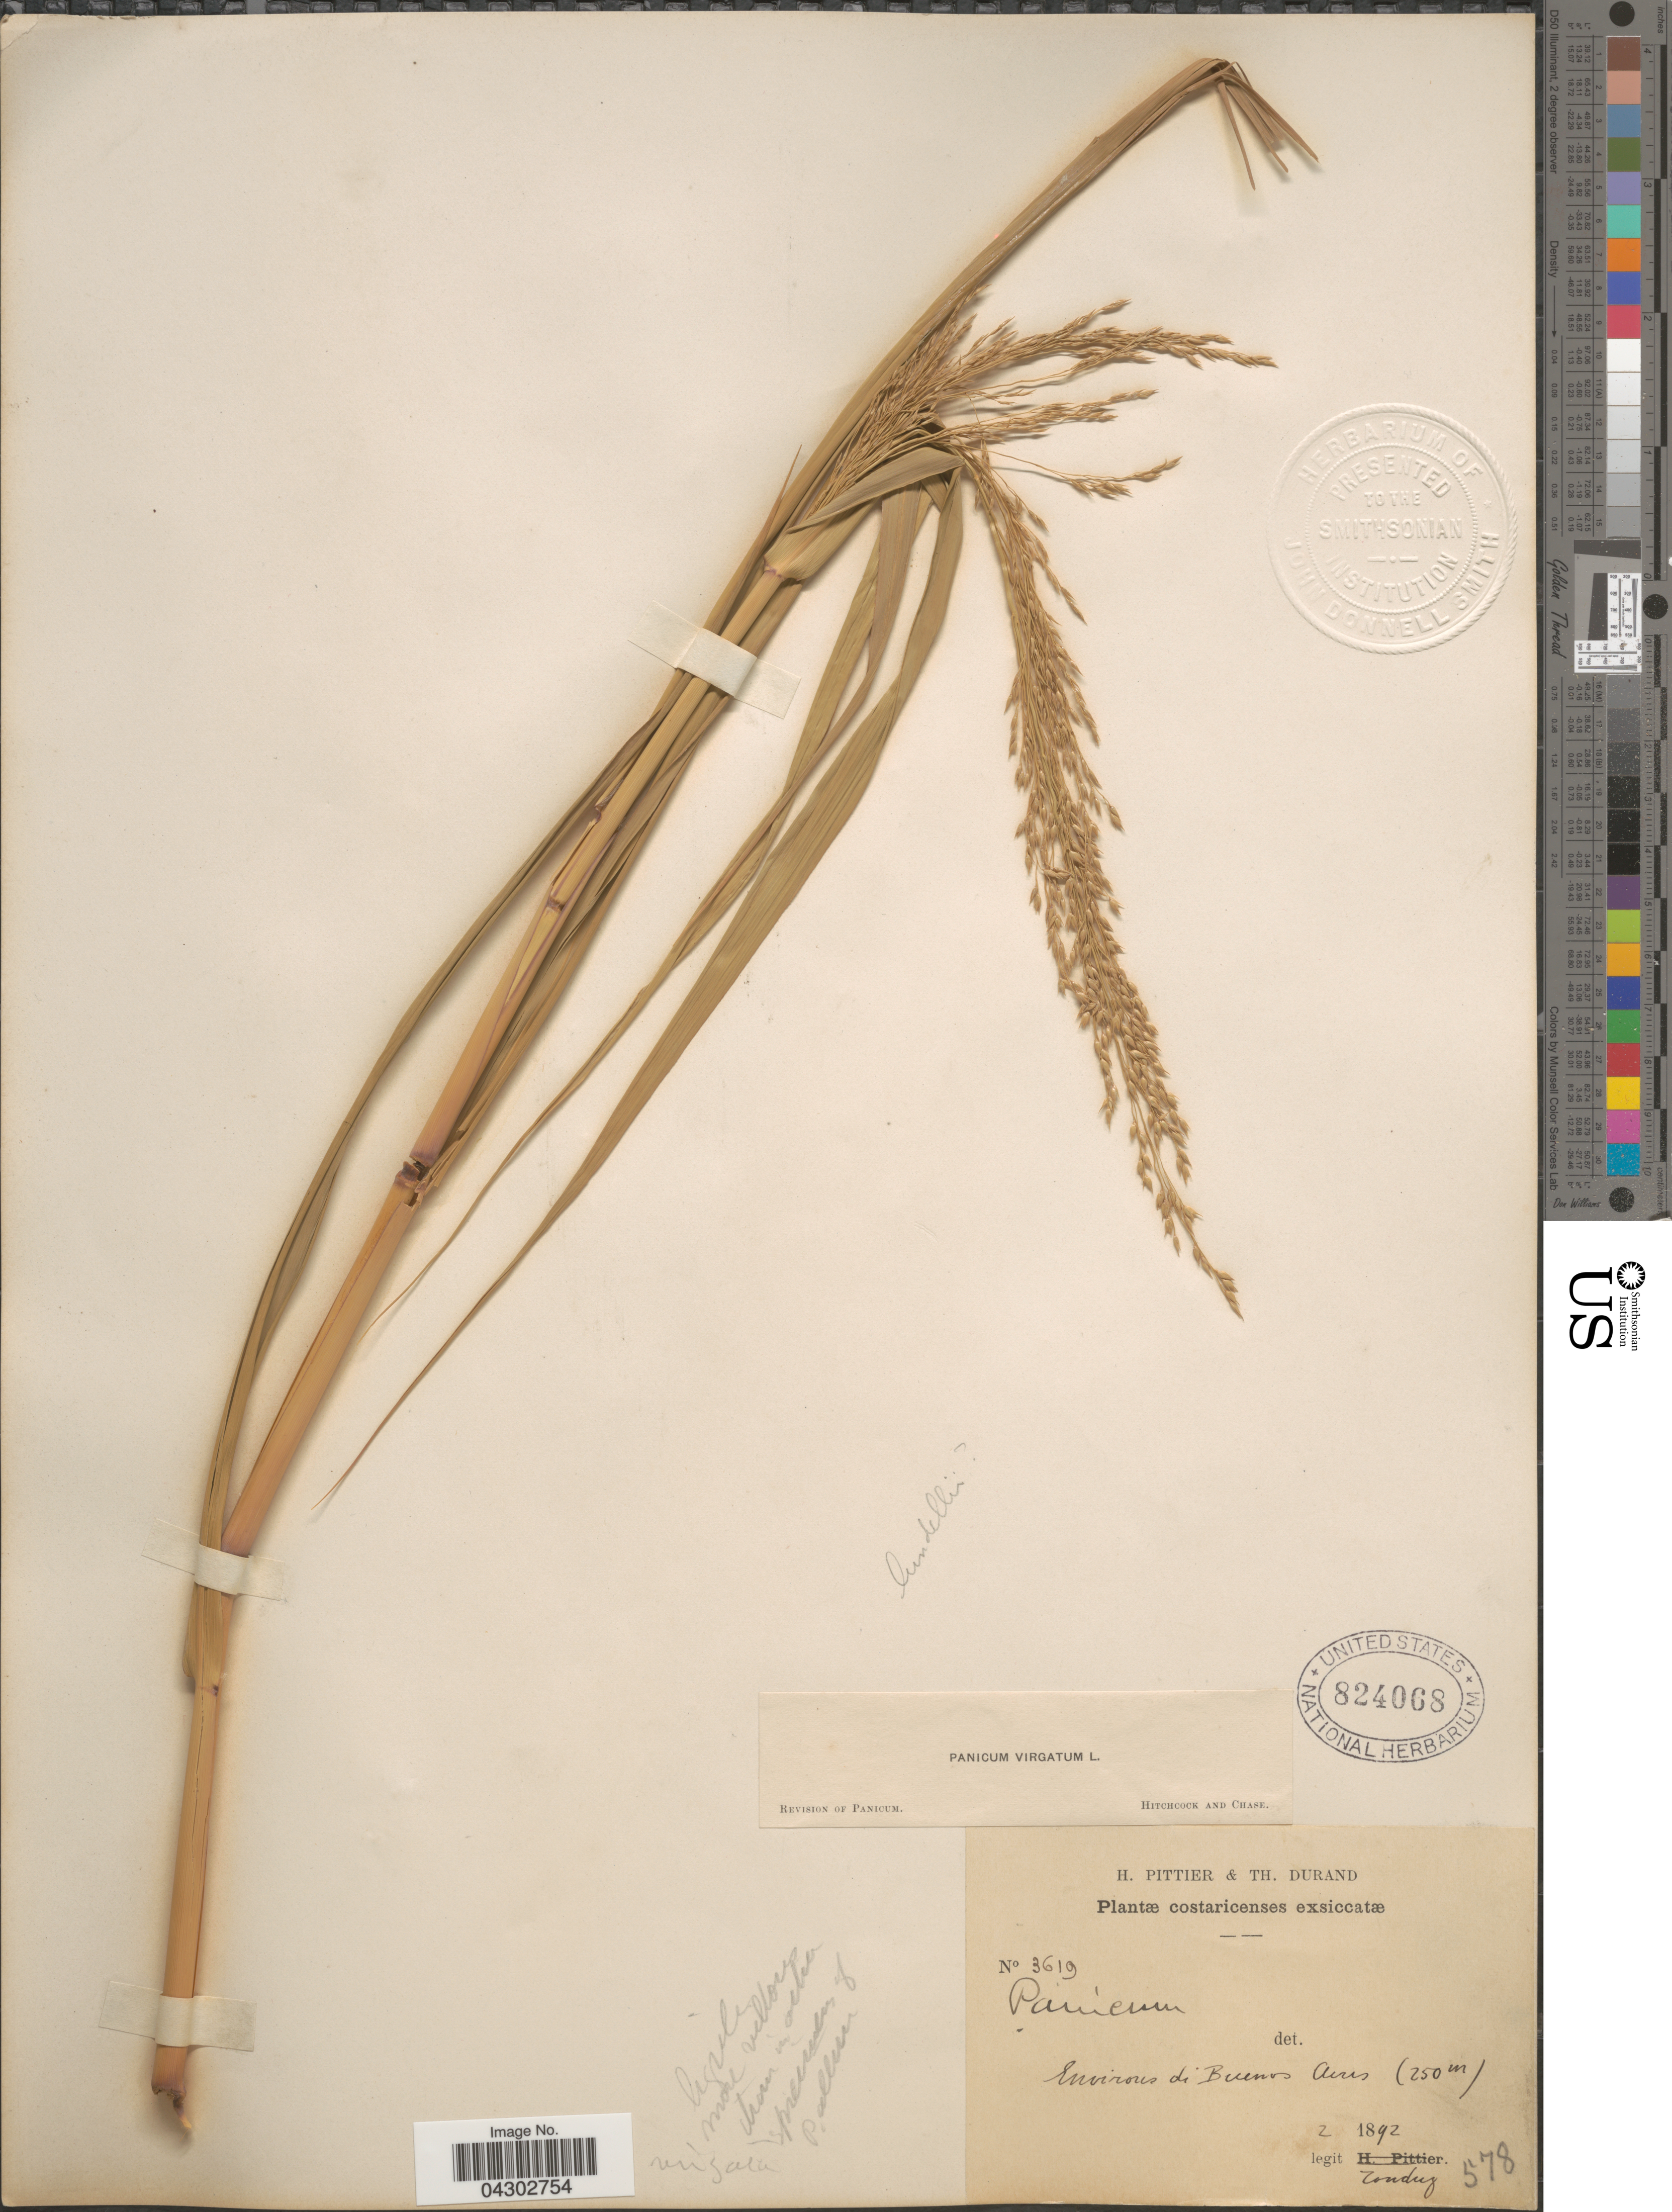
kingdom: Plantae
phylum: Tracheophyta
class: Liliopsida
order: Poales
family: Poaceae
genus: Panicum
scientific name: Panicum altum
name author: Hitchc. & Chase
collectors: Tonduz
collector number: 578/3619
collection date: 1892-02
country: Costa Rica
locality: Envirosn de Buenos Aires.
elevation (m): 250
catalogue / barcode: US 824068